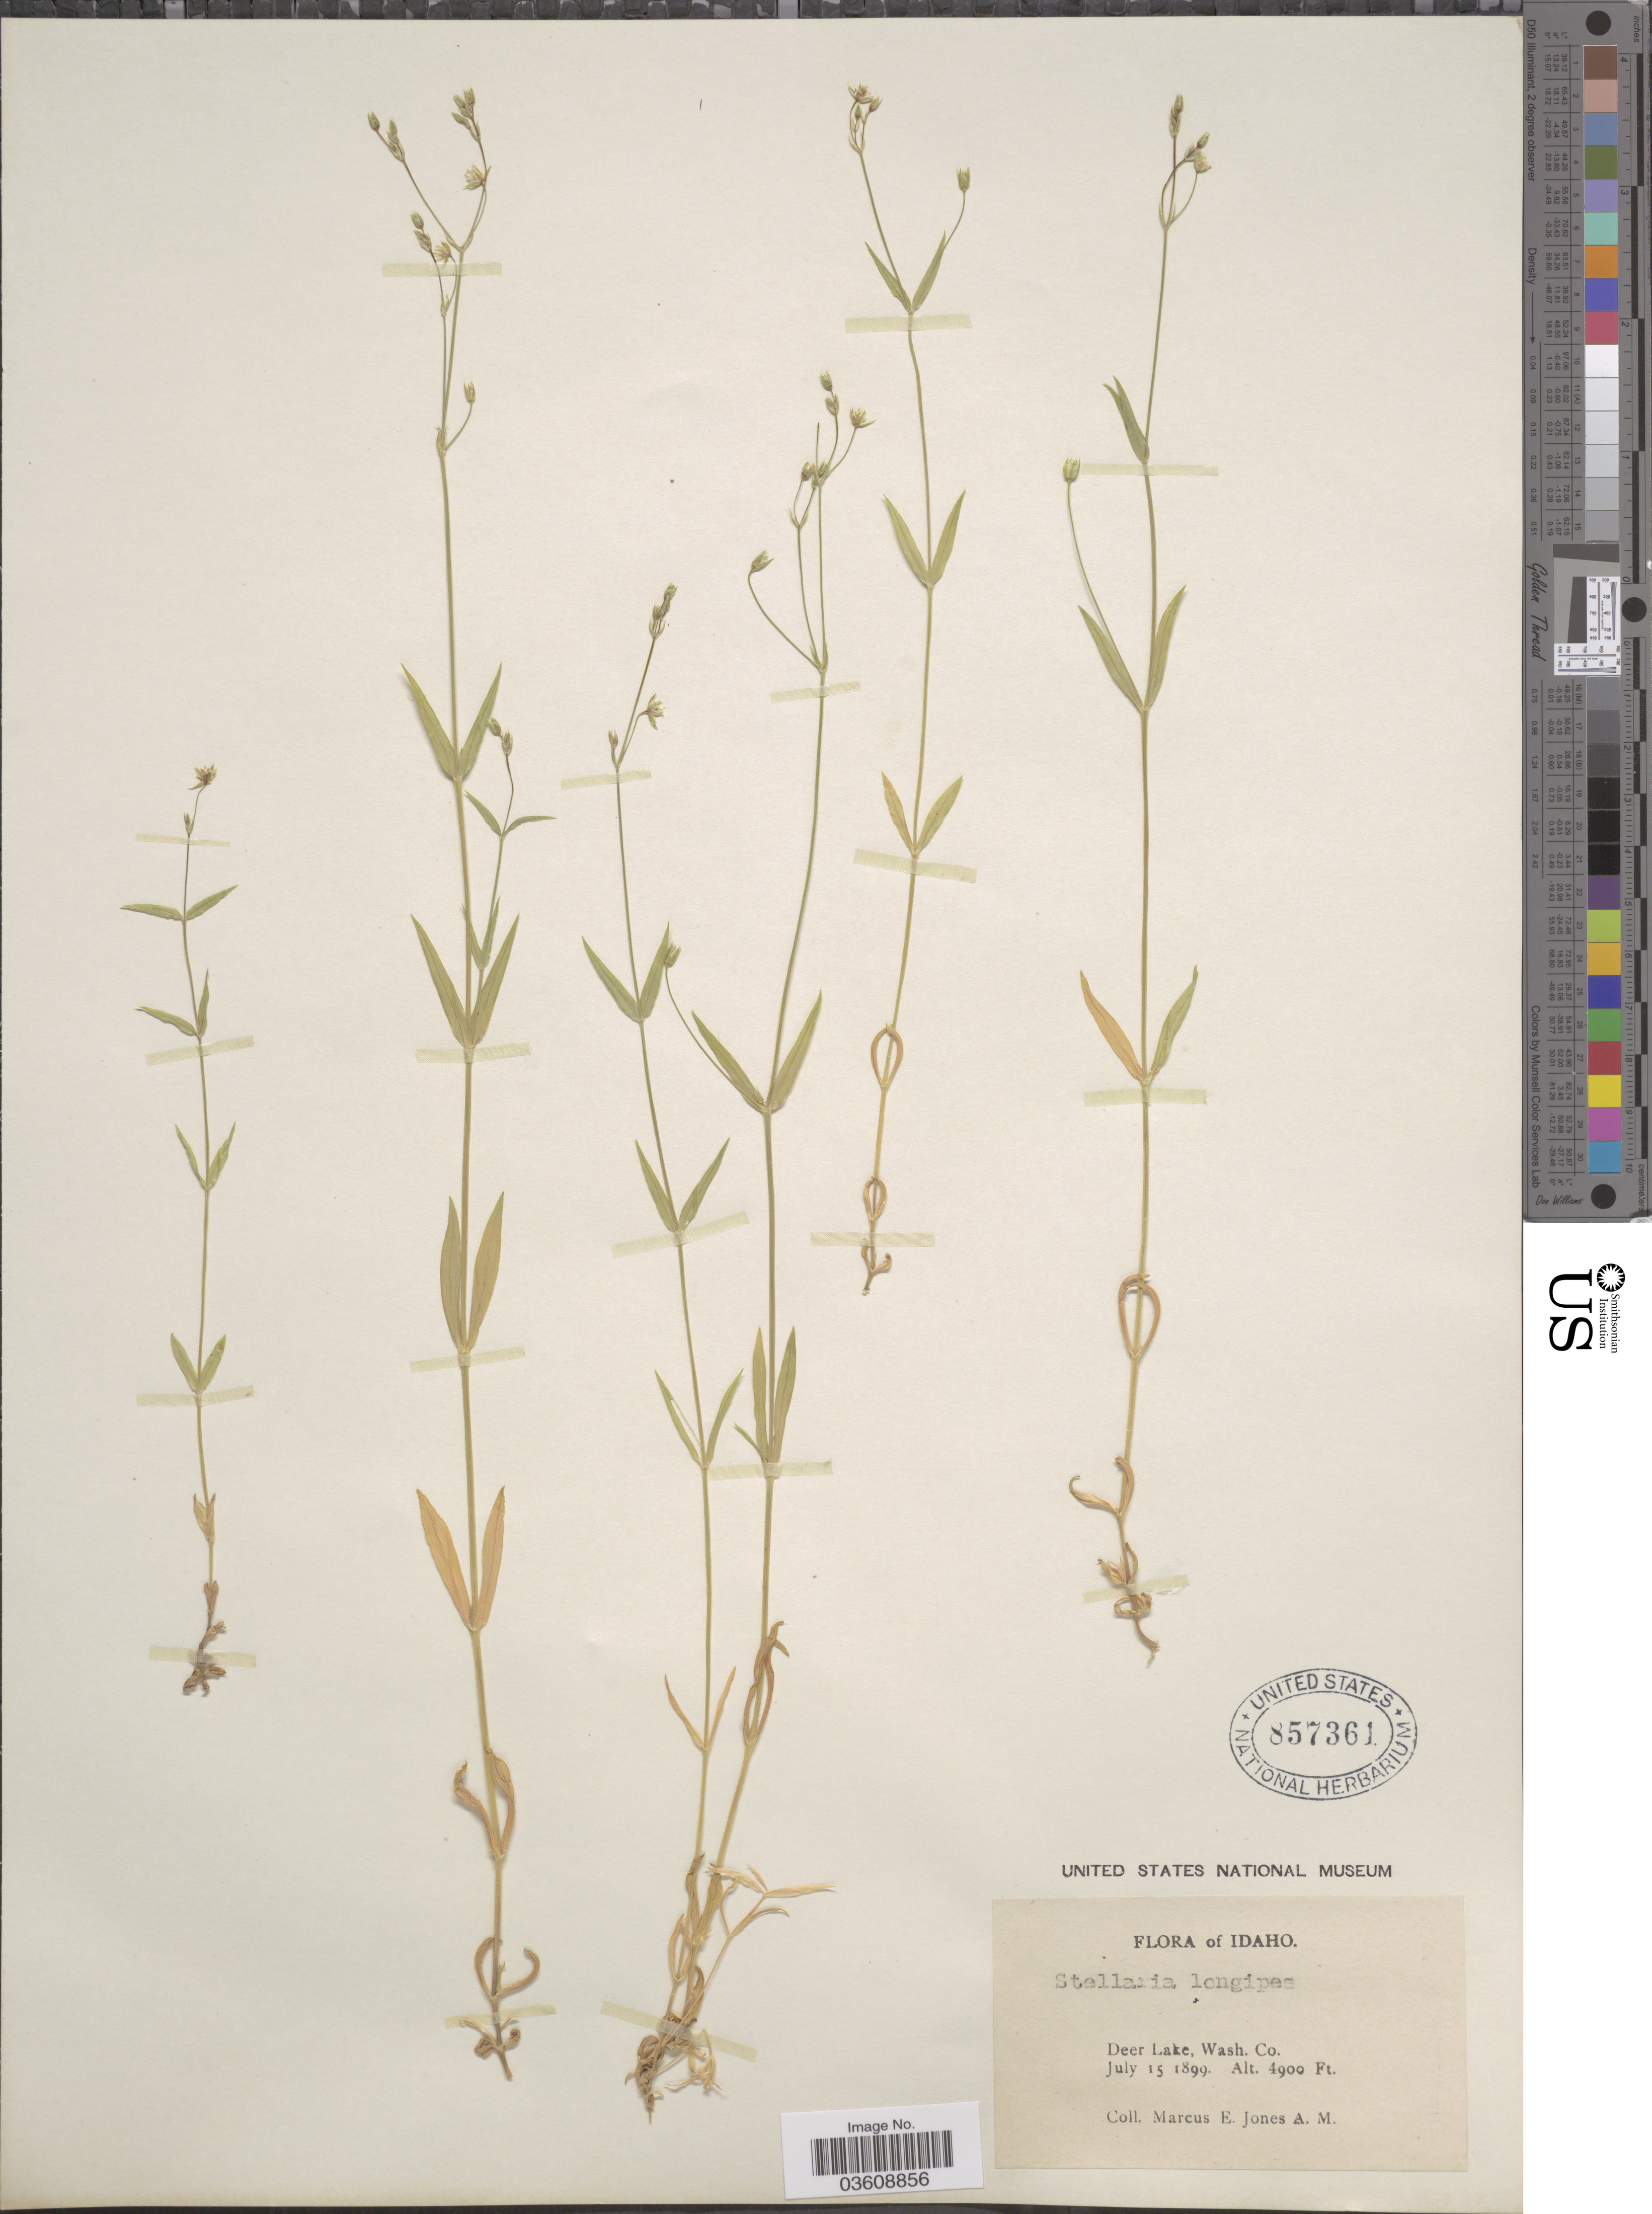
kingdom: Plantae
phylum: Tracheophyta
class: Magnoliopsida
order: Caryophyllales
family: Caryophyllaceae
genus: Stellaria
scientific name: Stellaria longipes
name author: Goldie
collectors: M. E. Jones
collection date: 1899-07-15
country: United States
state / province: Idaho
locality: Deer Lake, Wash. Co.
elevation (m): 1494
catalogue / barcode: US 857361